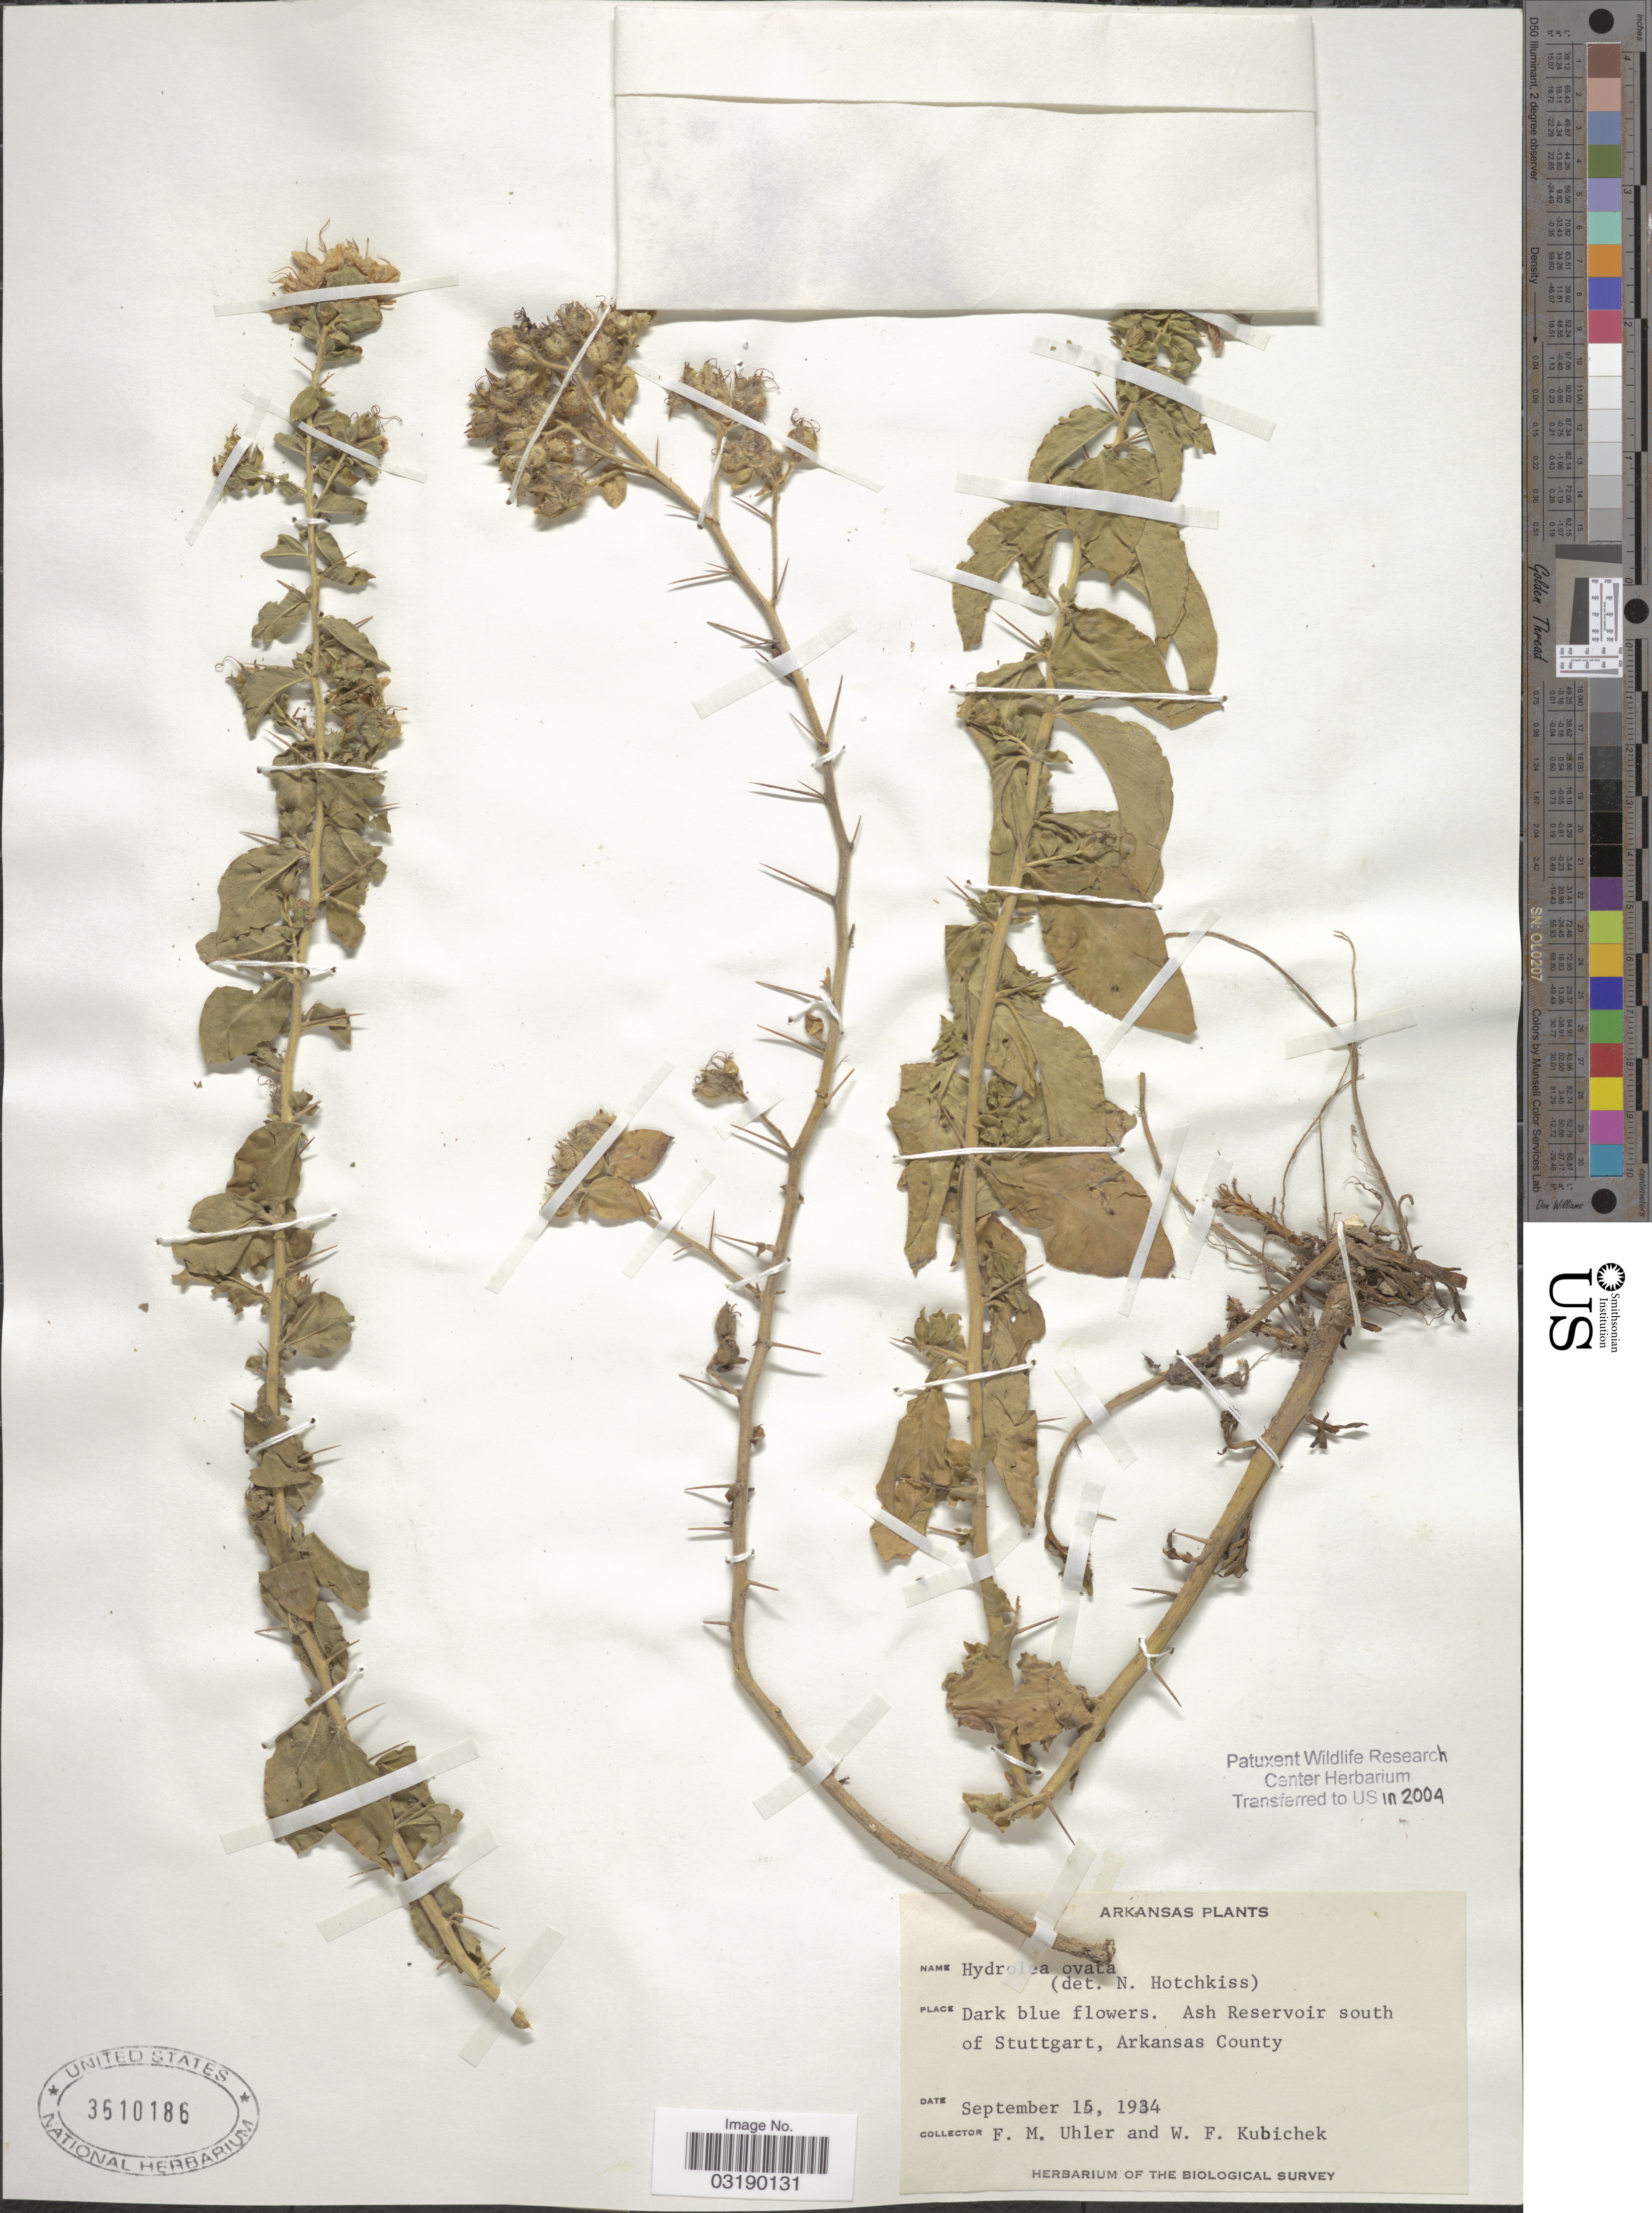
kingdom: Plantae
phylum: Tracheophyta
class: Magnoliopsida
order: Solanales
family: Hydroleaceae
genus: Hydrolea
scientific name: Hydrolea ovata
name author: Nutt. ex Choisy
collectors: F. M. Uhler & W. Kubichek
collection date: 1934-09-15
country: United States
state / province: Arkansas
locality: Ash Reservoir south of Stuttgart, Arkansas County.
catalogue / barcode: US 3610186